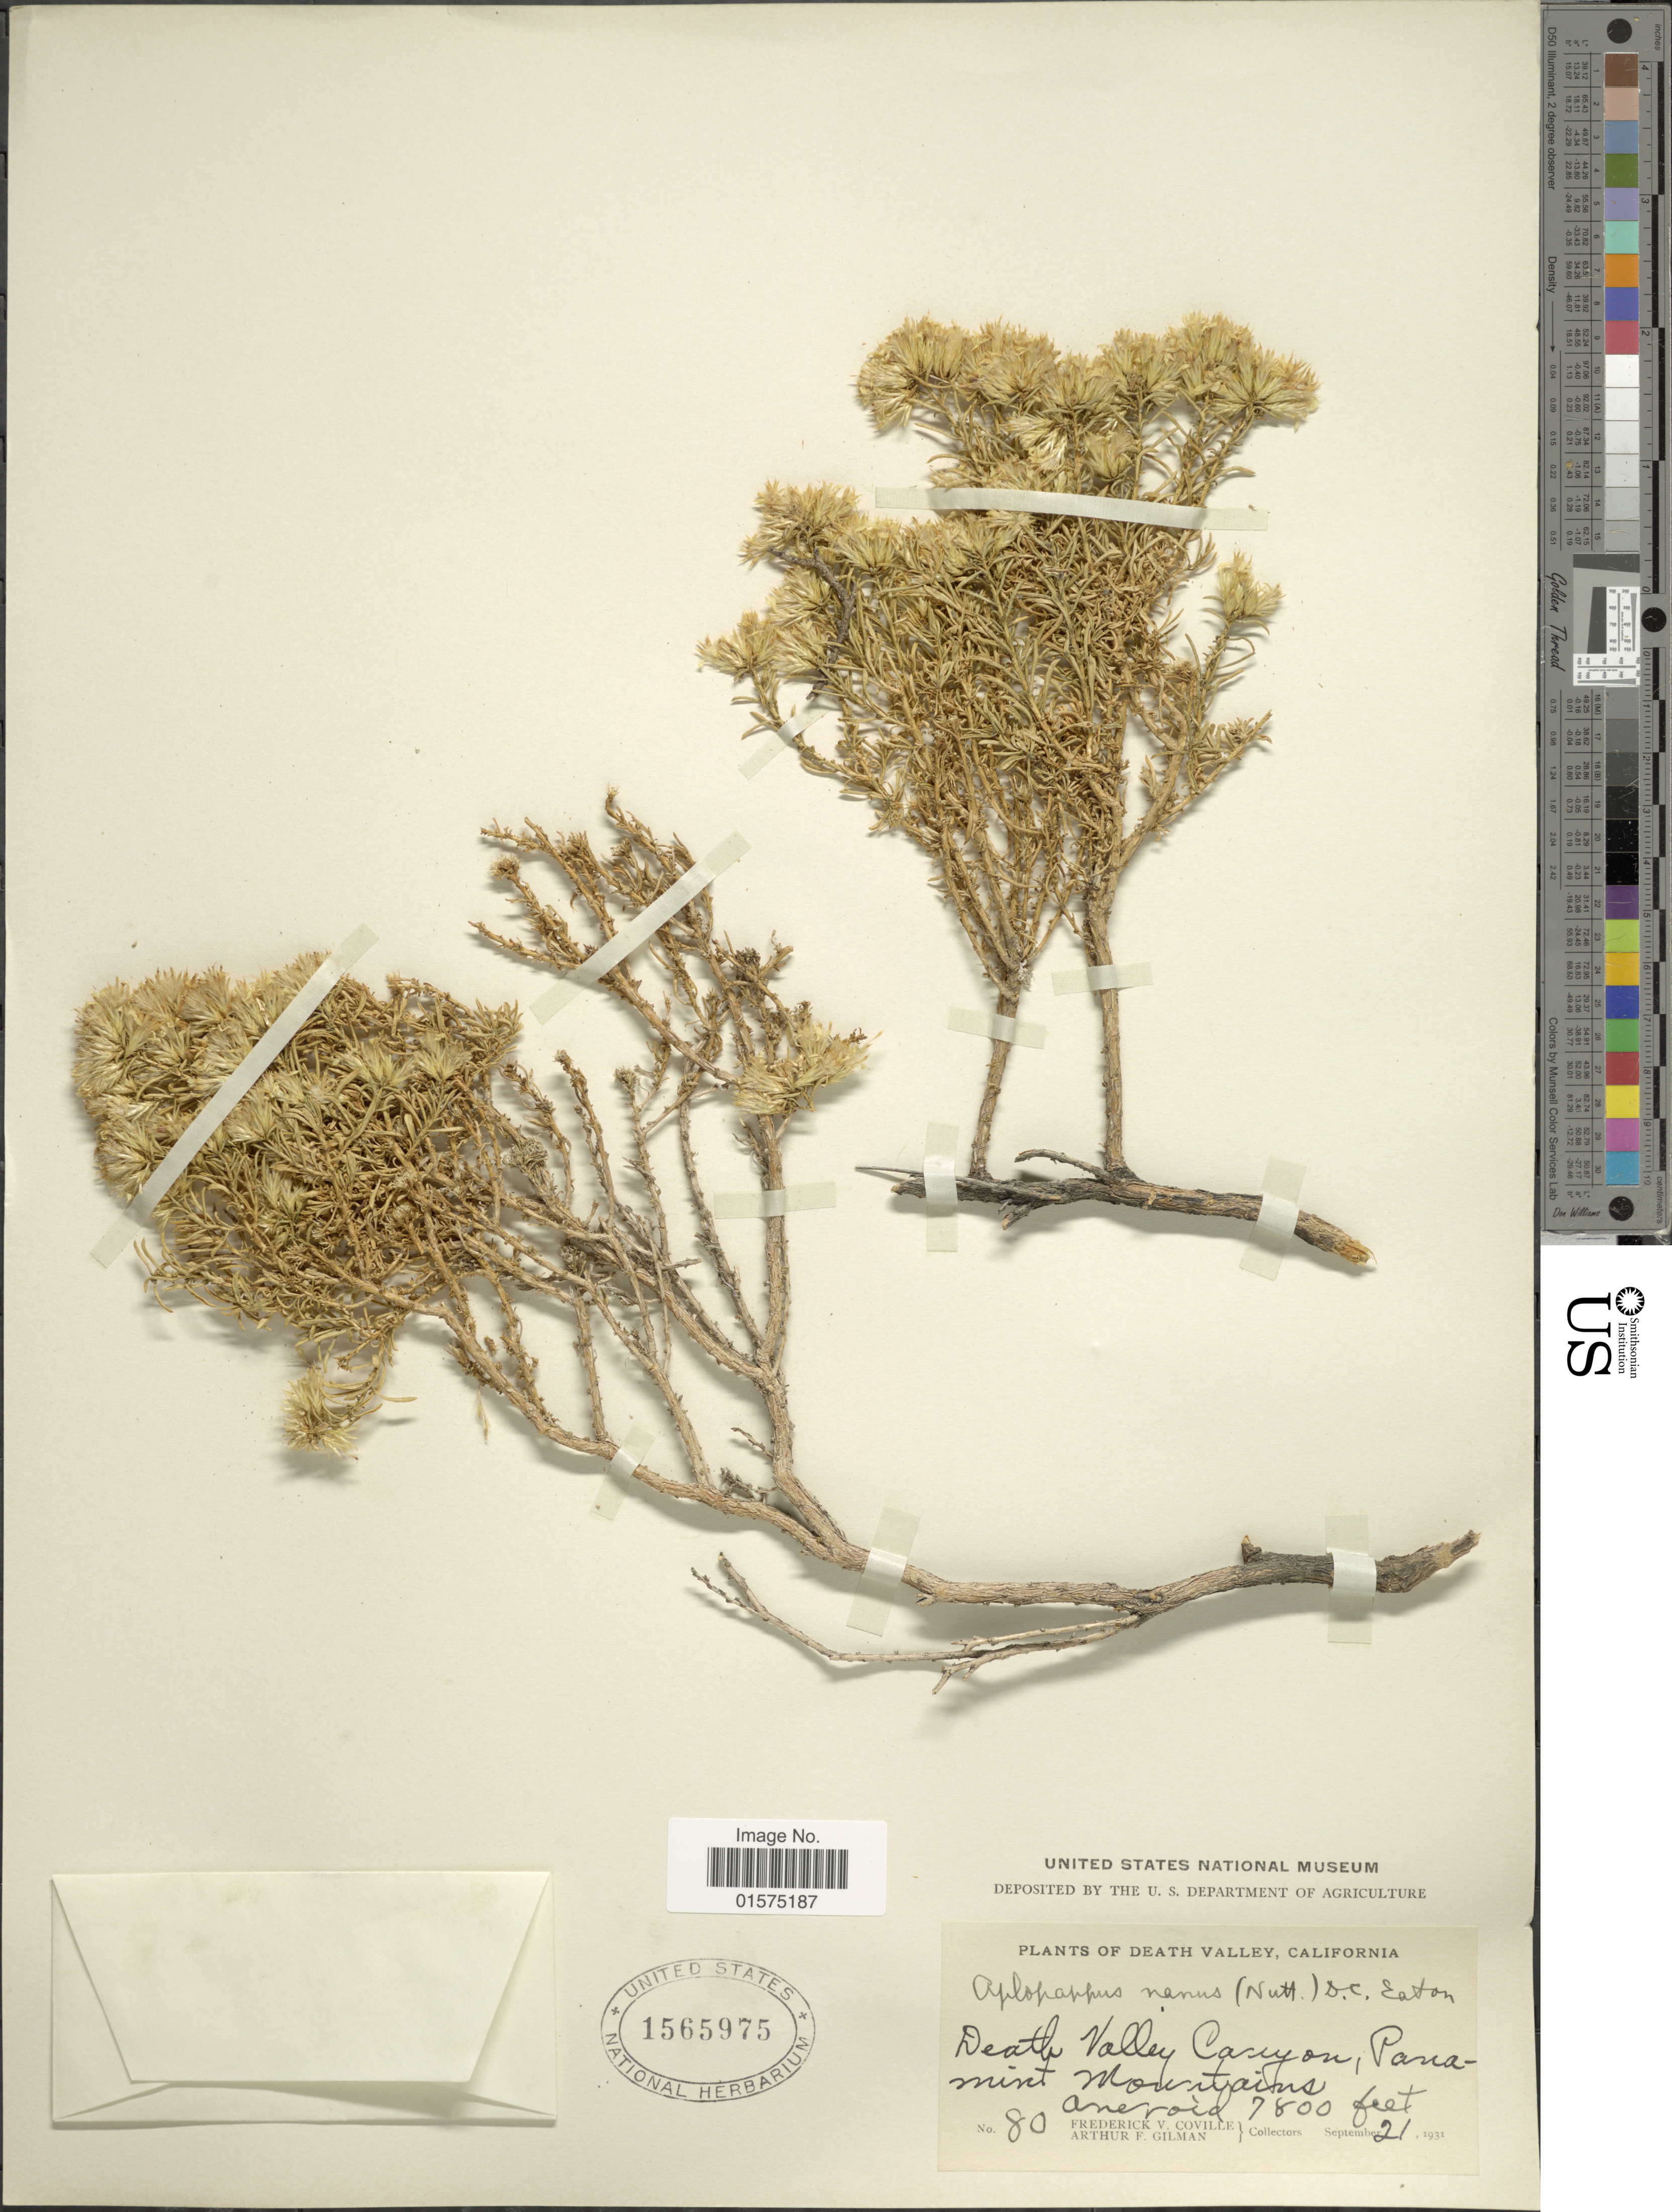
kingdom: Plantae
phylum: Tracheophyta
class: Magnoliopsida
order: Asterales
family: Asteraceae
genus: Ericameria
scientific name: Ericameria nana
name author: Nutt.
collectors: F. V. Coville & A. Gilman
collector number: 80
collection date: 1931-09-21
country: United States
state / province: California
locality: Death Valley. Death Valley Canyon, Panamint Mountains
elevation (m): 2377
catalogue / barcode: US 1565975